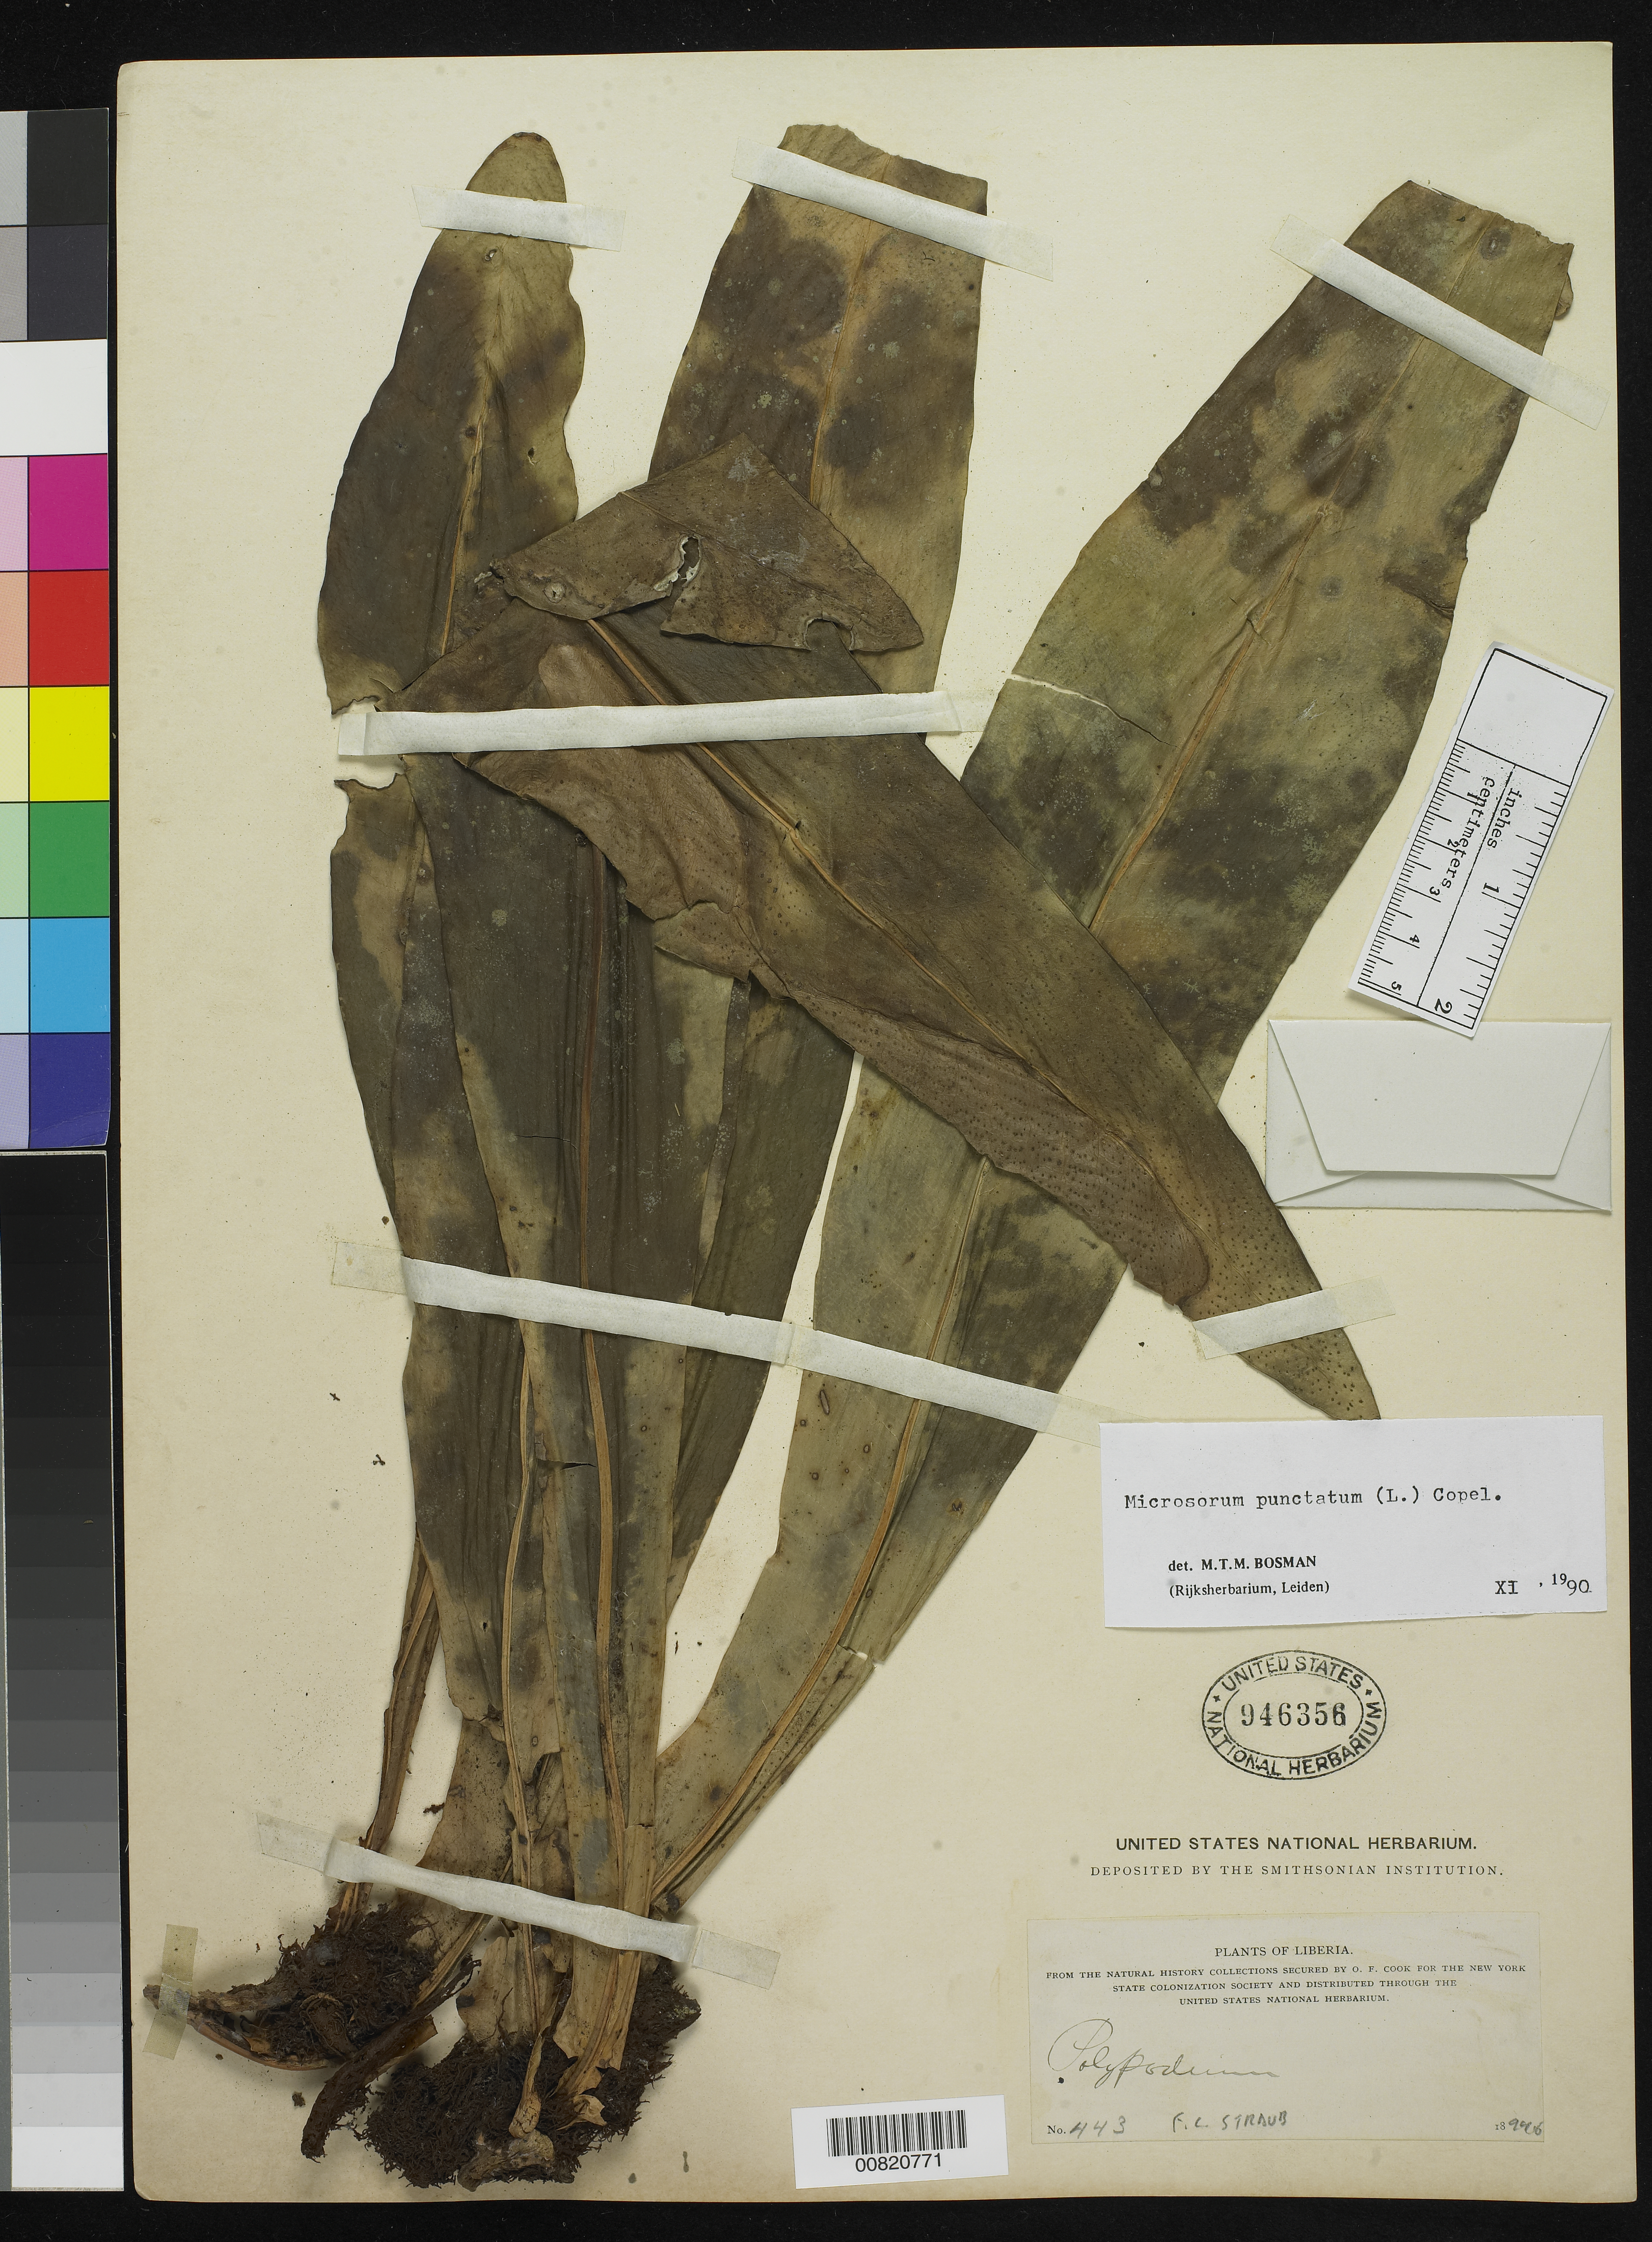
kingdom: Plantae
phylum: Tracheophyta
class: Polypodiopsida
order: Polypodiales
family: Polypodiaceae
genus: Microsorum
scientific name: Microsorum punctatum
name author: (L.) Copel.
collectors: F. Straub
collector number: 443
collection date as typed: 1894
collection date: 1894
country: Liberia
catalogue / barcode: US 946356